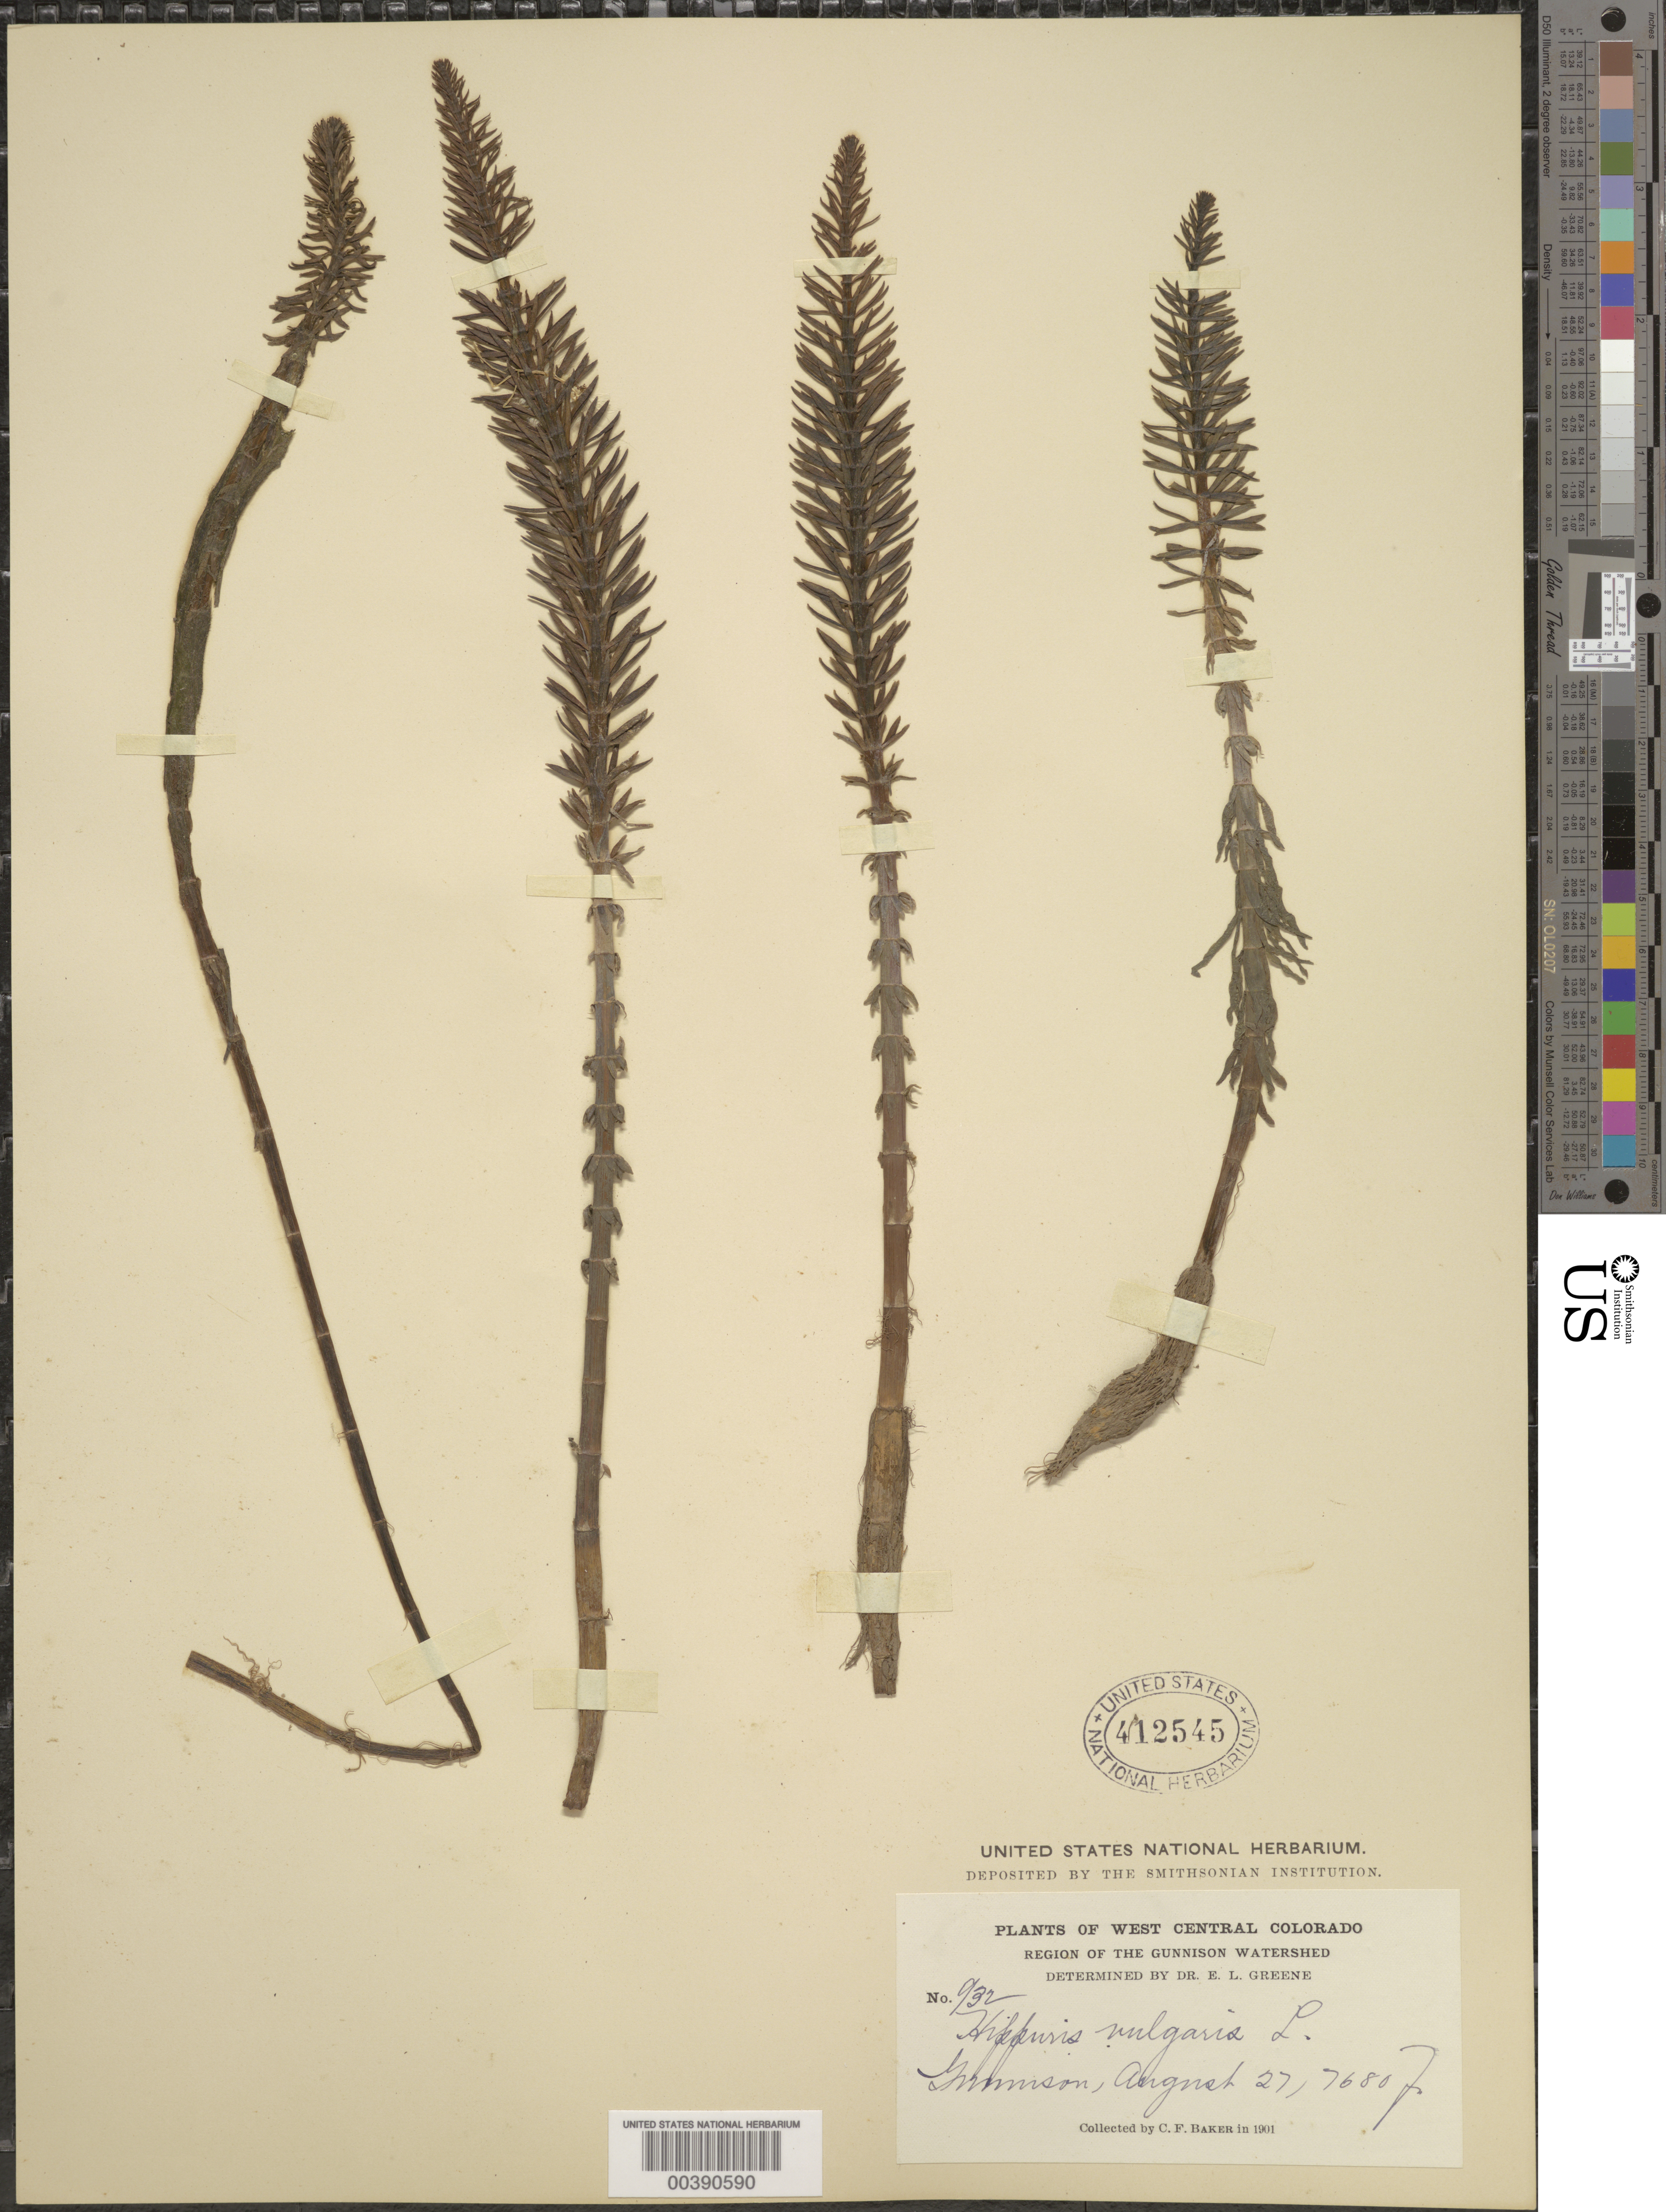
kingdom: Plantae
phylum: Tracheophyta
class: Magnoliopsida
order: Lamiales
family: Plantaginaceae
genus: Hippuris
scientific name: Hippuris vulgaris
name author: L.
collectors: C. F. Baker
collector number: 932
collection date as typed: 27 Aug 1901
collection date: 1901-08-27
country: United States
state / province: Colorado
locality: Gunnison plateau, thomson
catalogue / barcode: US 412545